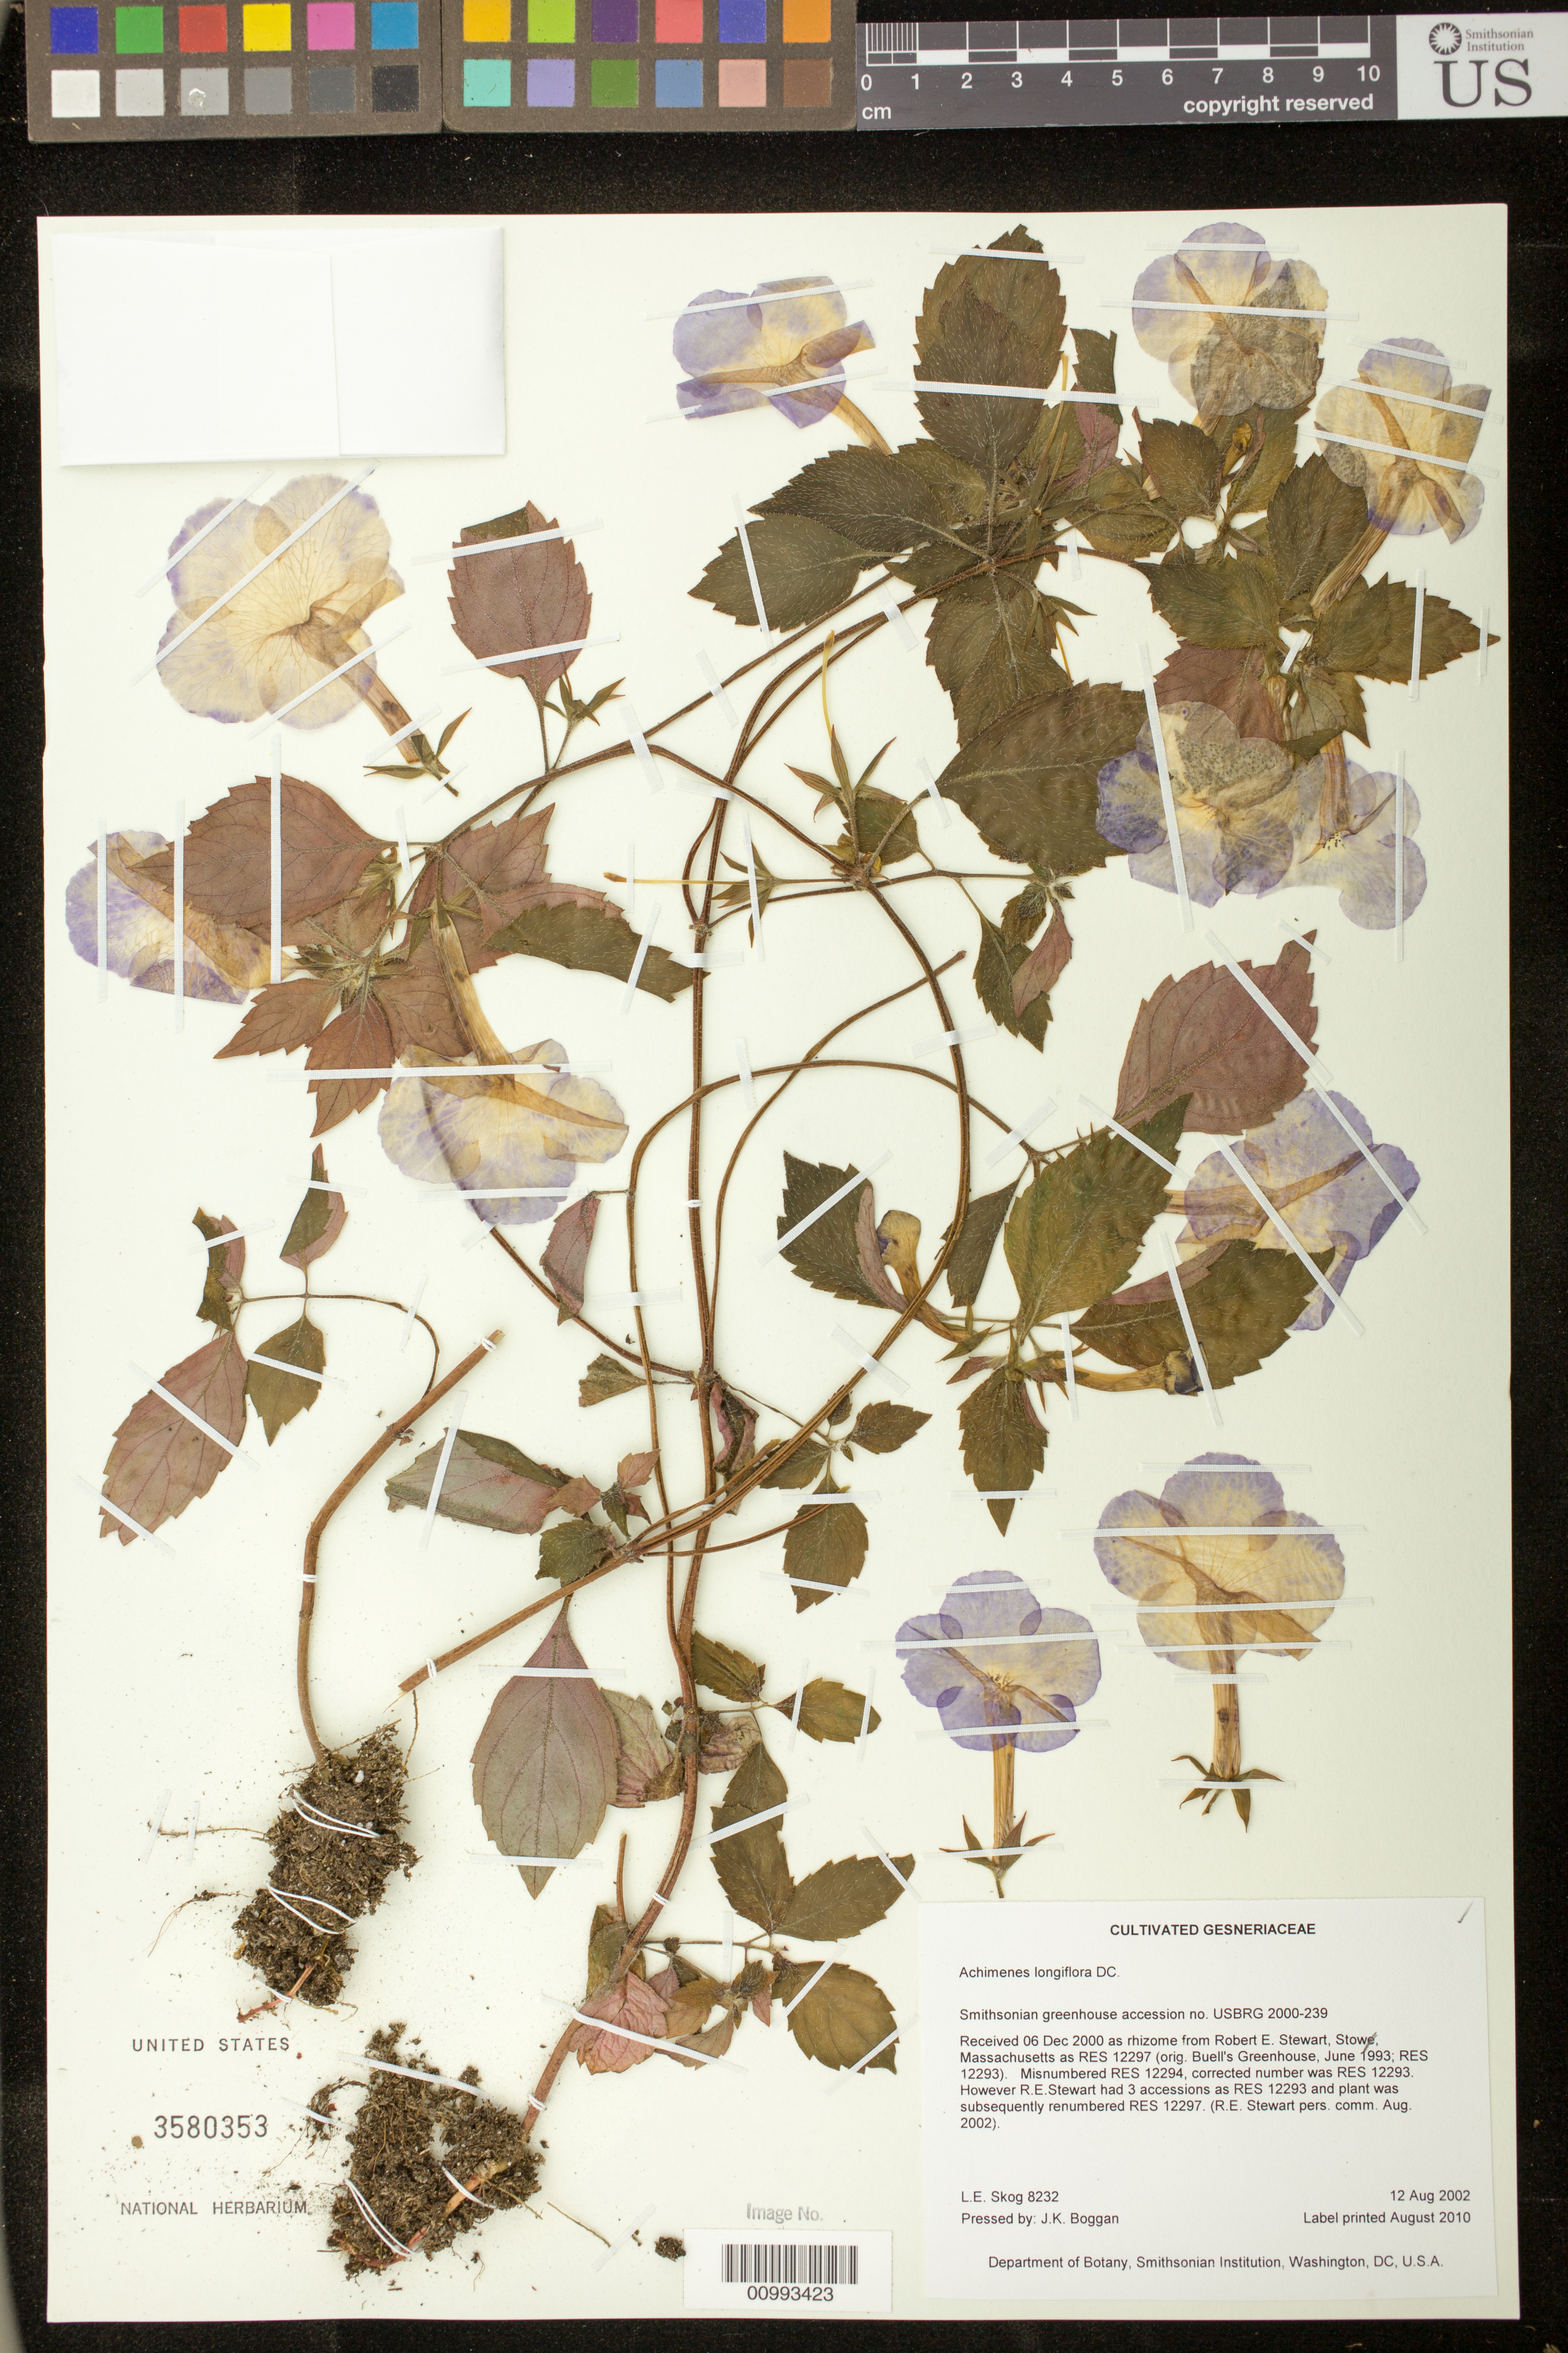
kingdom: Plantae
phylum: Tracheophyta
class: Magnoliopsida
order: Lamiales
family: Gesneriaceae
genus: Achimenes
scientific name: Achimenes longiflora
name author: DC.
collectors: L. E. Skog & J. K. Boggan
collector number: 8232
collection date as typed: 12 Aug 2002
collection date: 2002-08-12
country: United States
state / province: District of Columbia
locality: Department of Botany, Smithsonian Institution, Washington, DC, U.S.A.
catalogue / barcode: US 3580353